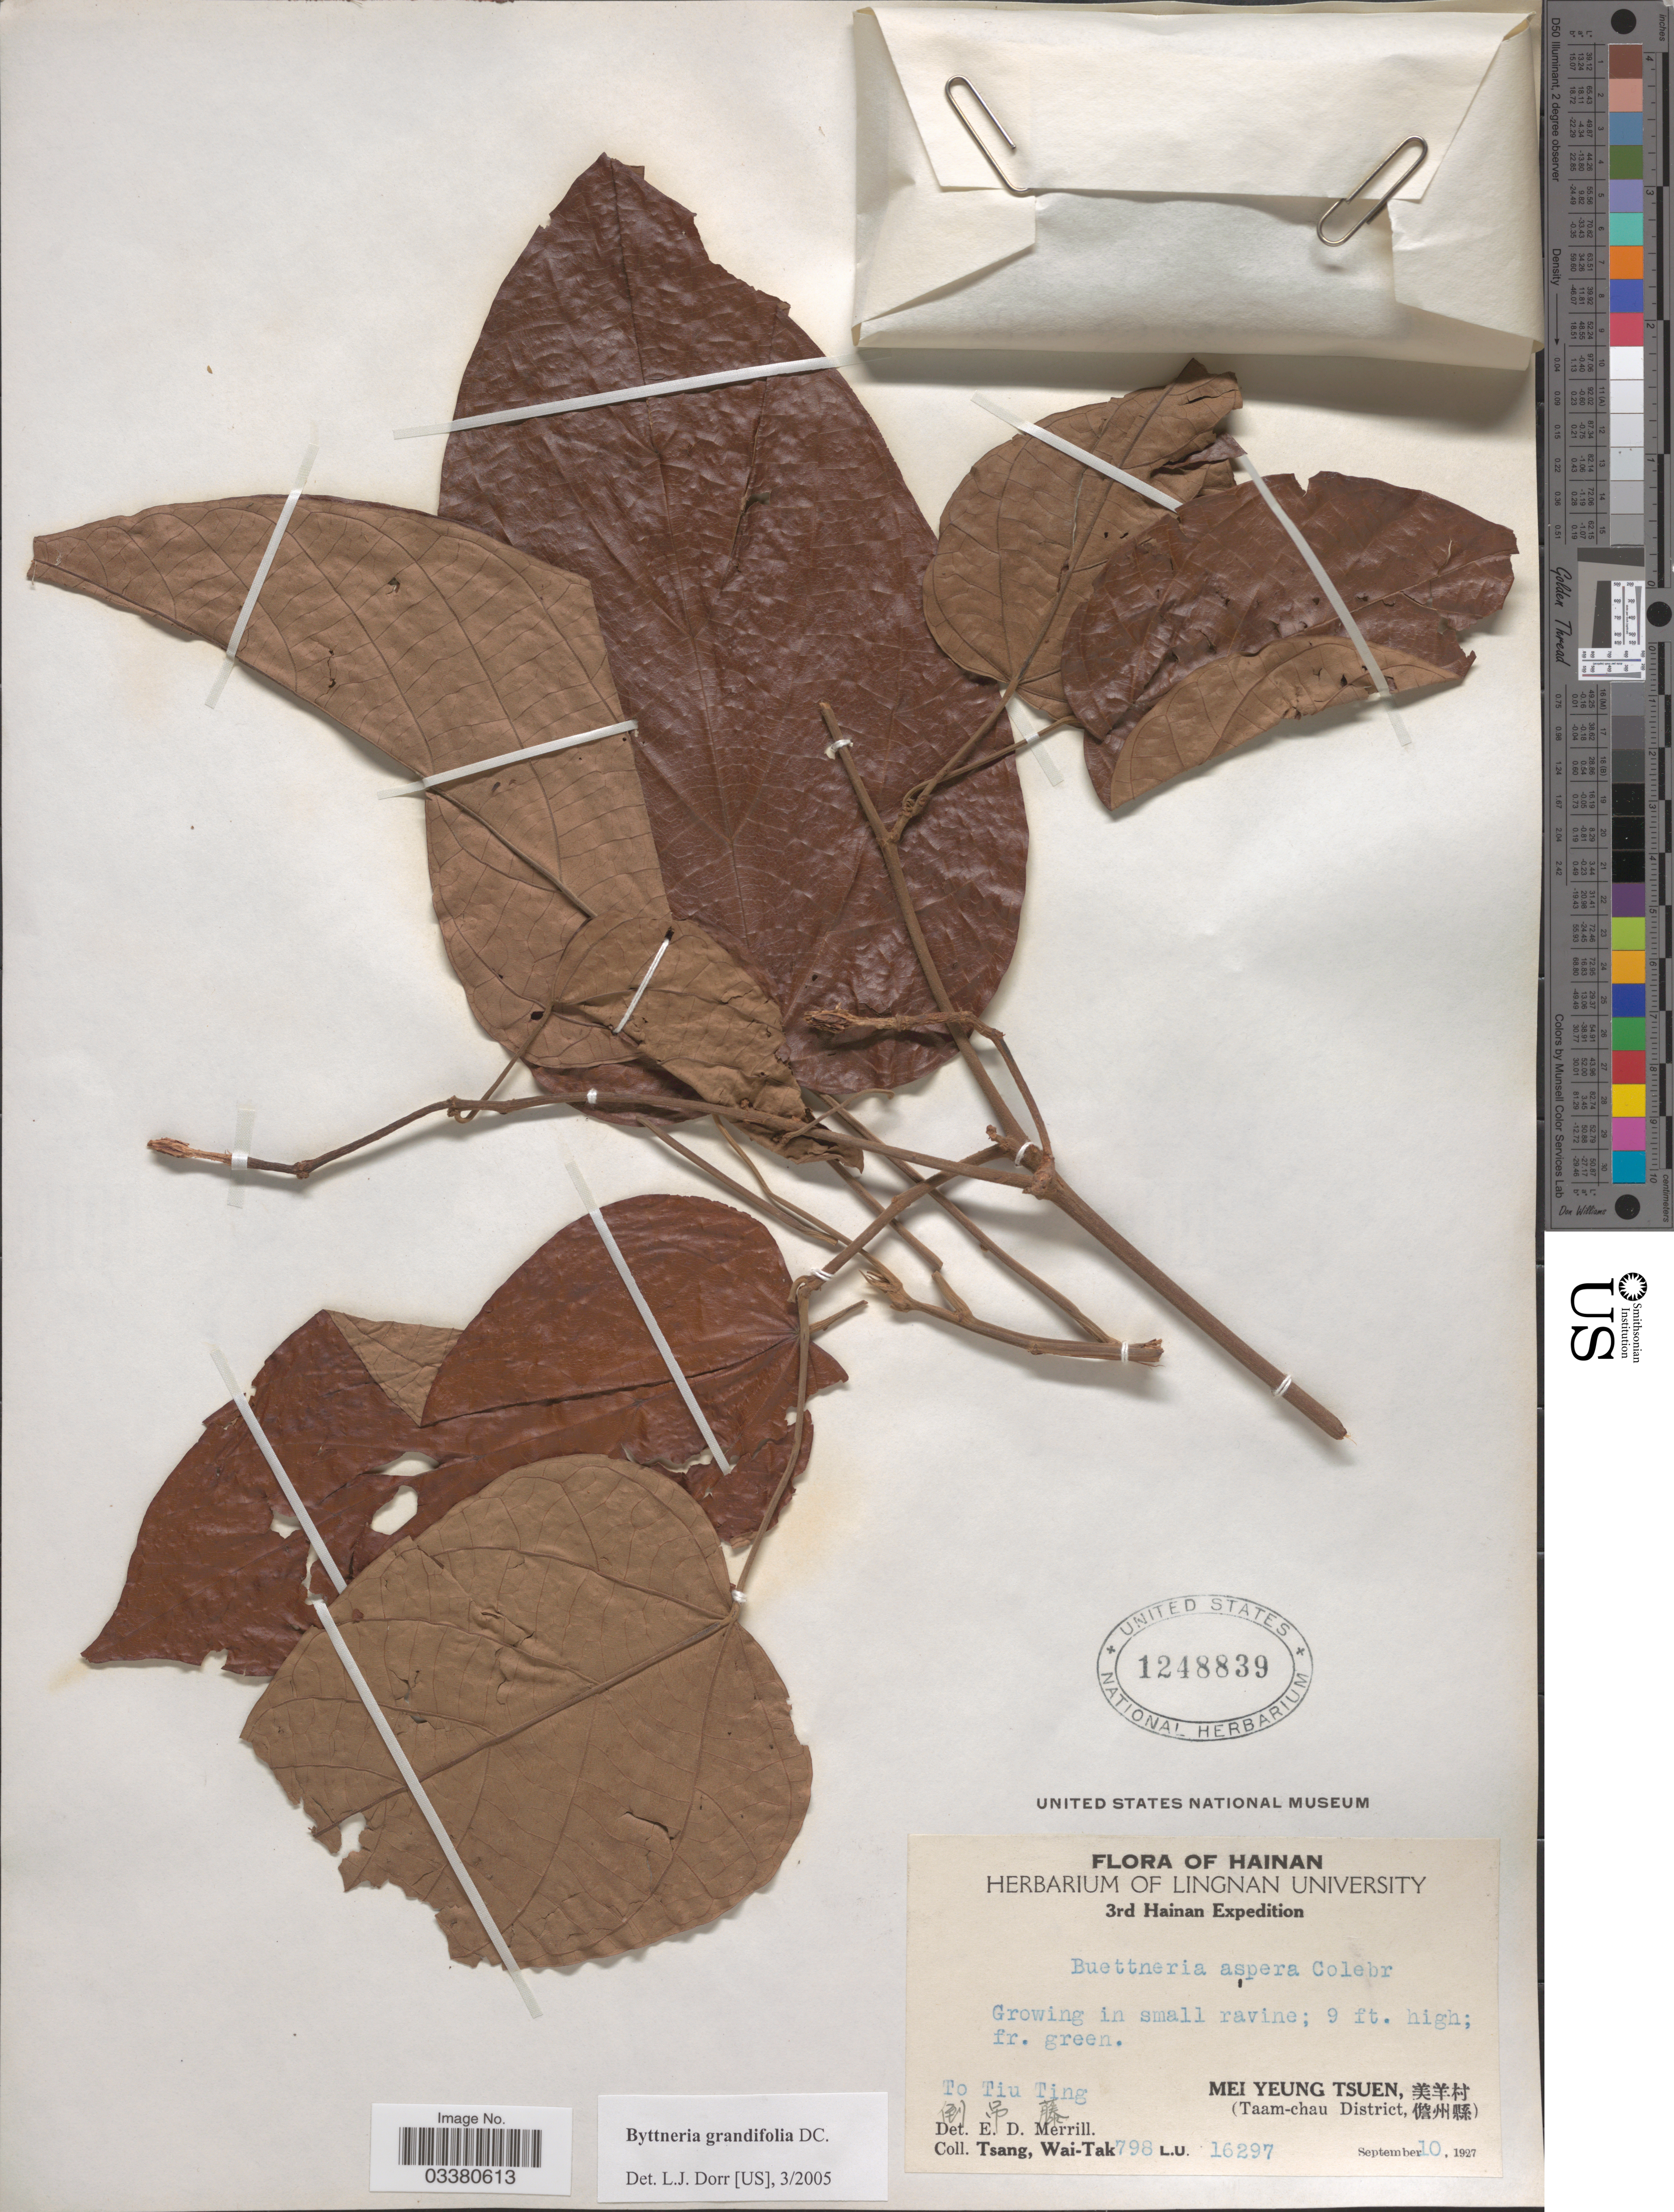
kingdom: Plantae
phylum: Tracheophyta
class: Magnoliopsida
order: Malvales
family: Malvaceae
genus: Byttneria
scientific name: Byttneria grandifolia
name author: DC.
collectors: W. T. Tsang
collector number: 798 L.U. 16297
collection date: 1927-09-10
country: China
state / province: Hainan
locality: MYeung Tsuen, (Taam-chau District.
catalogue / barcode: US 1248839